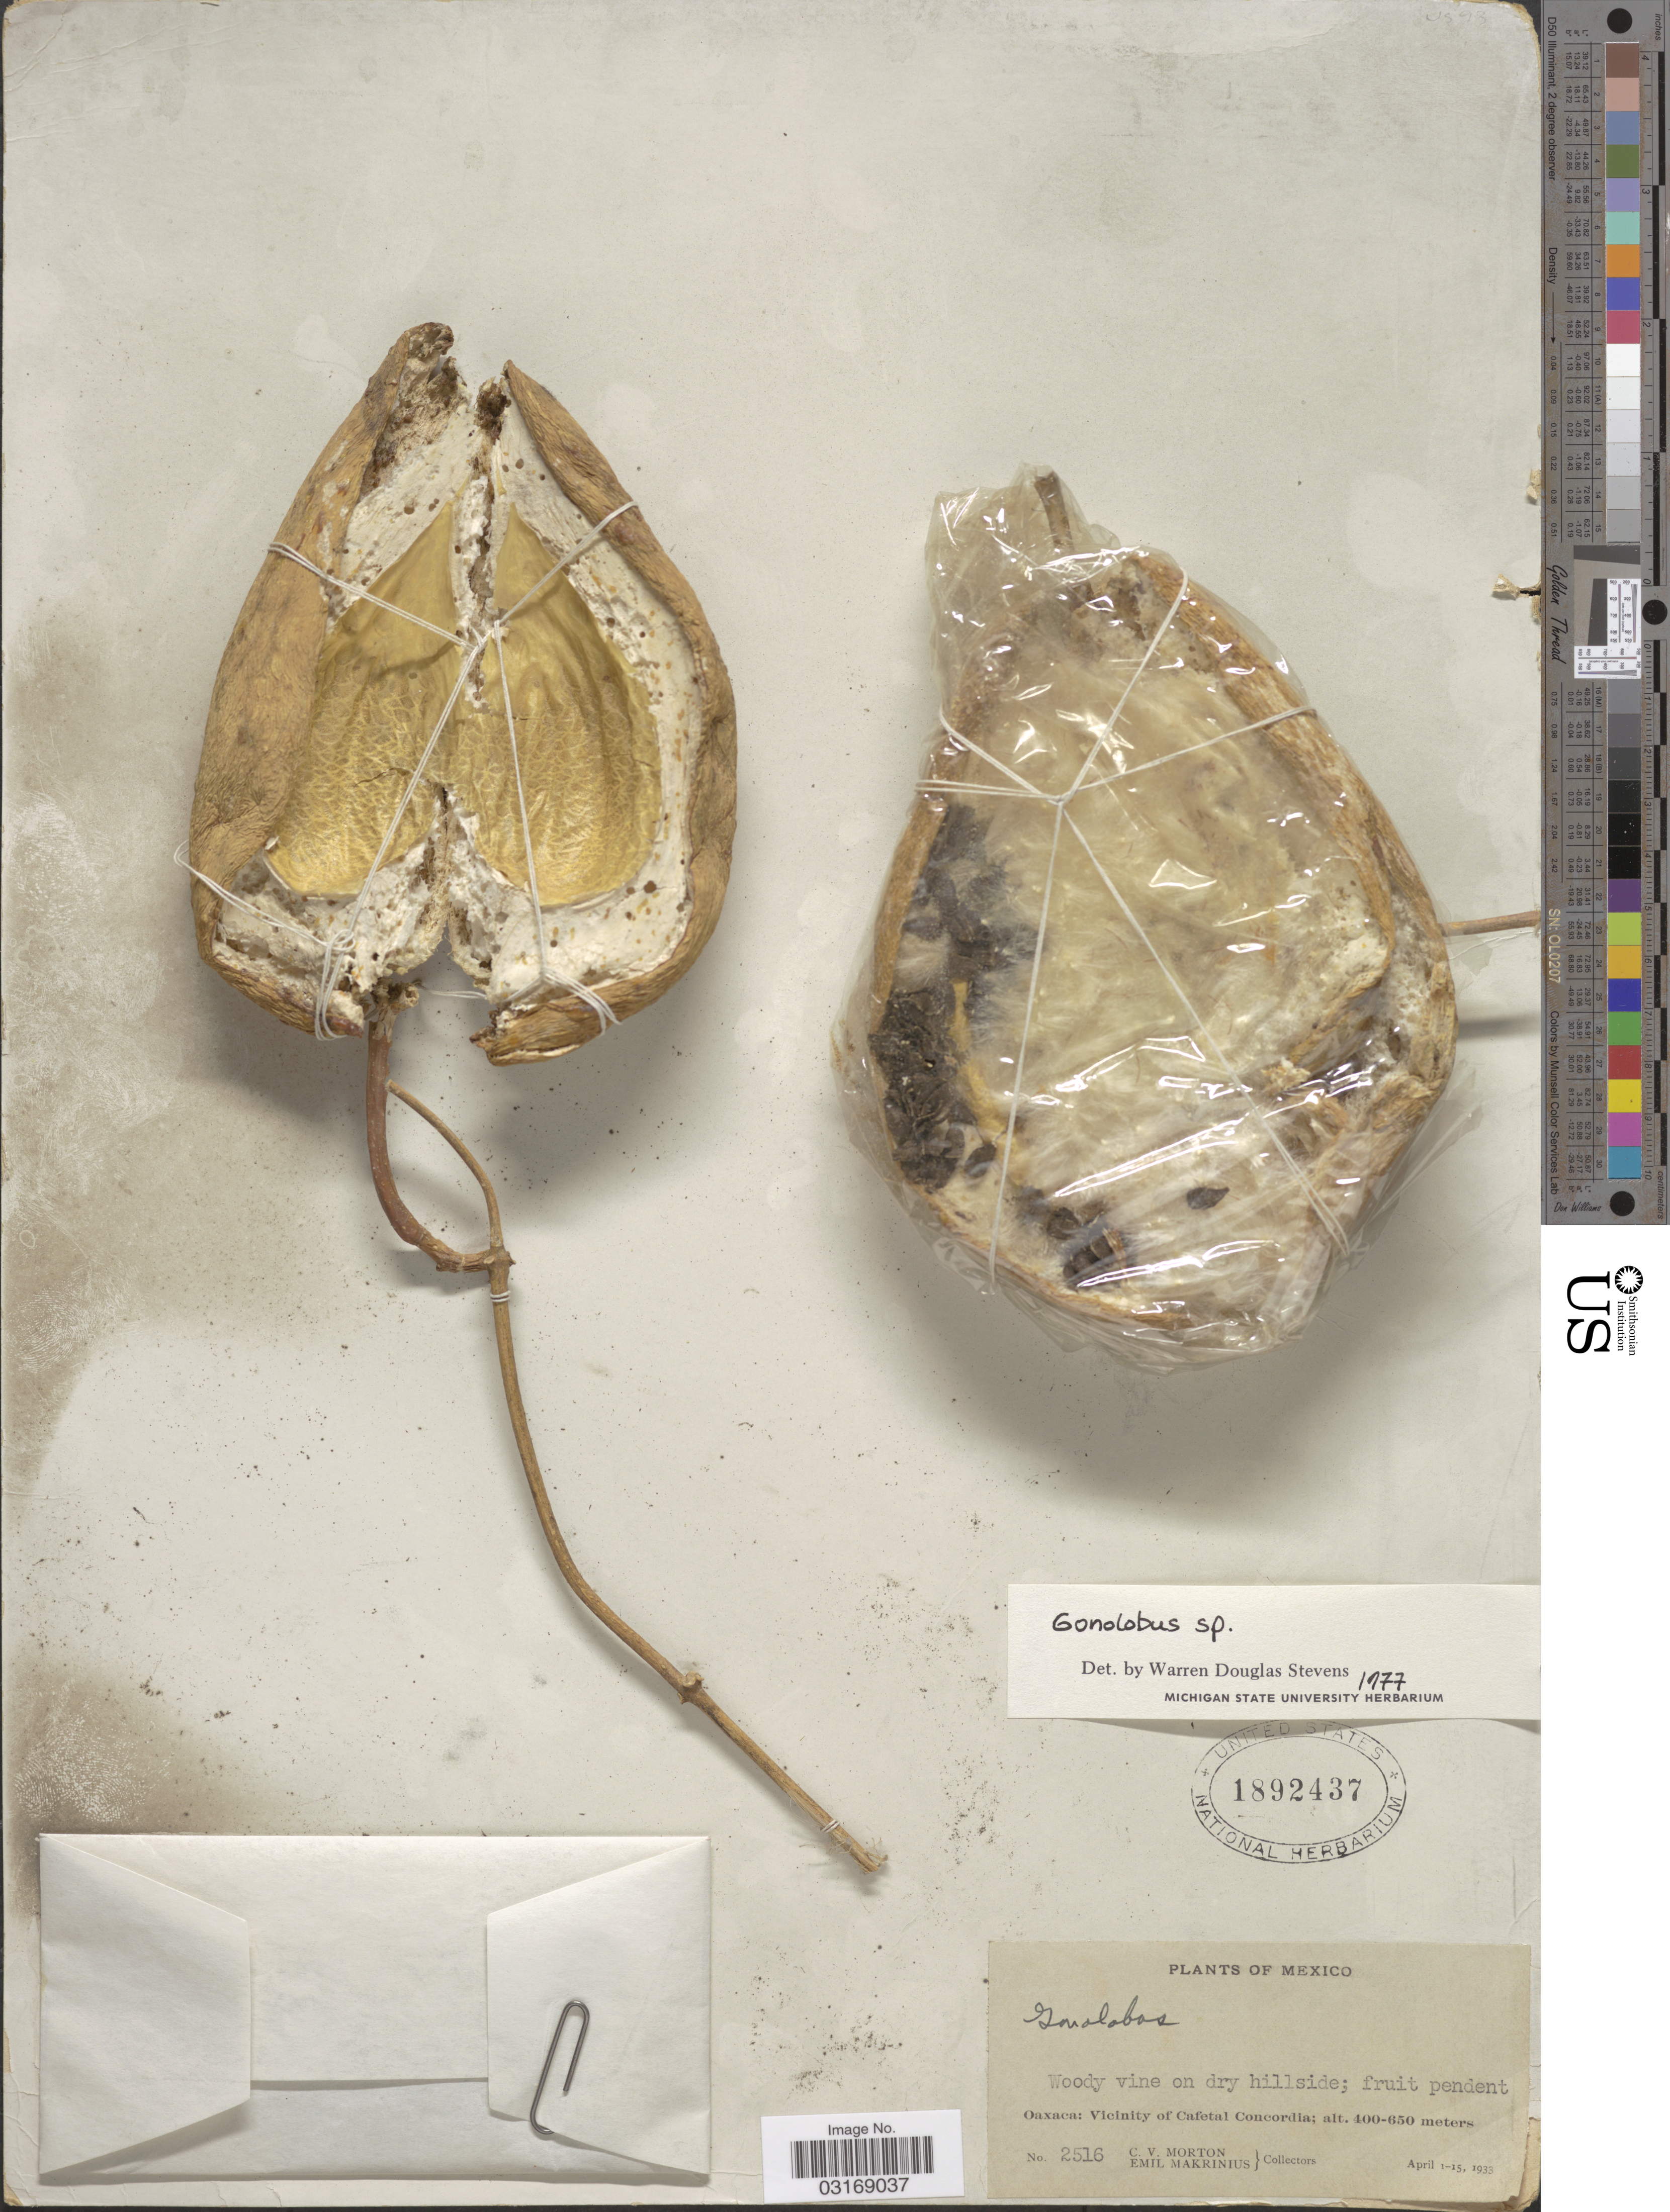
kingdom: Plantae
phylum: Tracheophyta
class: Magnoliopsida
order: Gentianales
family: Apocynaceae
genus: Gonolobus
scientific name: Gonolobus sp.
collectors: C. V. Morton & E. Makrinius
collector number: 2516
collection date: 1933-04-01/1933-04-15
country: Mexico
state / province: Oaxaca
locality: Vicinity of Cafetal Concordia.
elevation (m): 400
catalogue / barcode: US 1892437